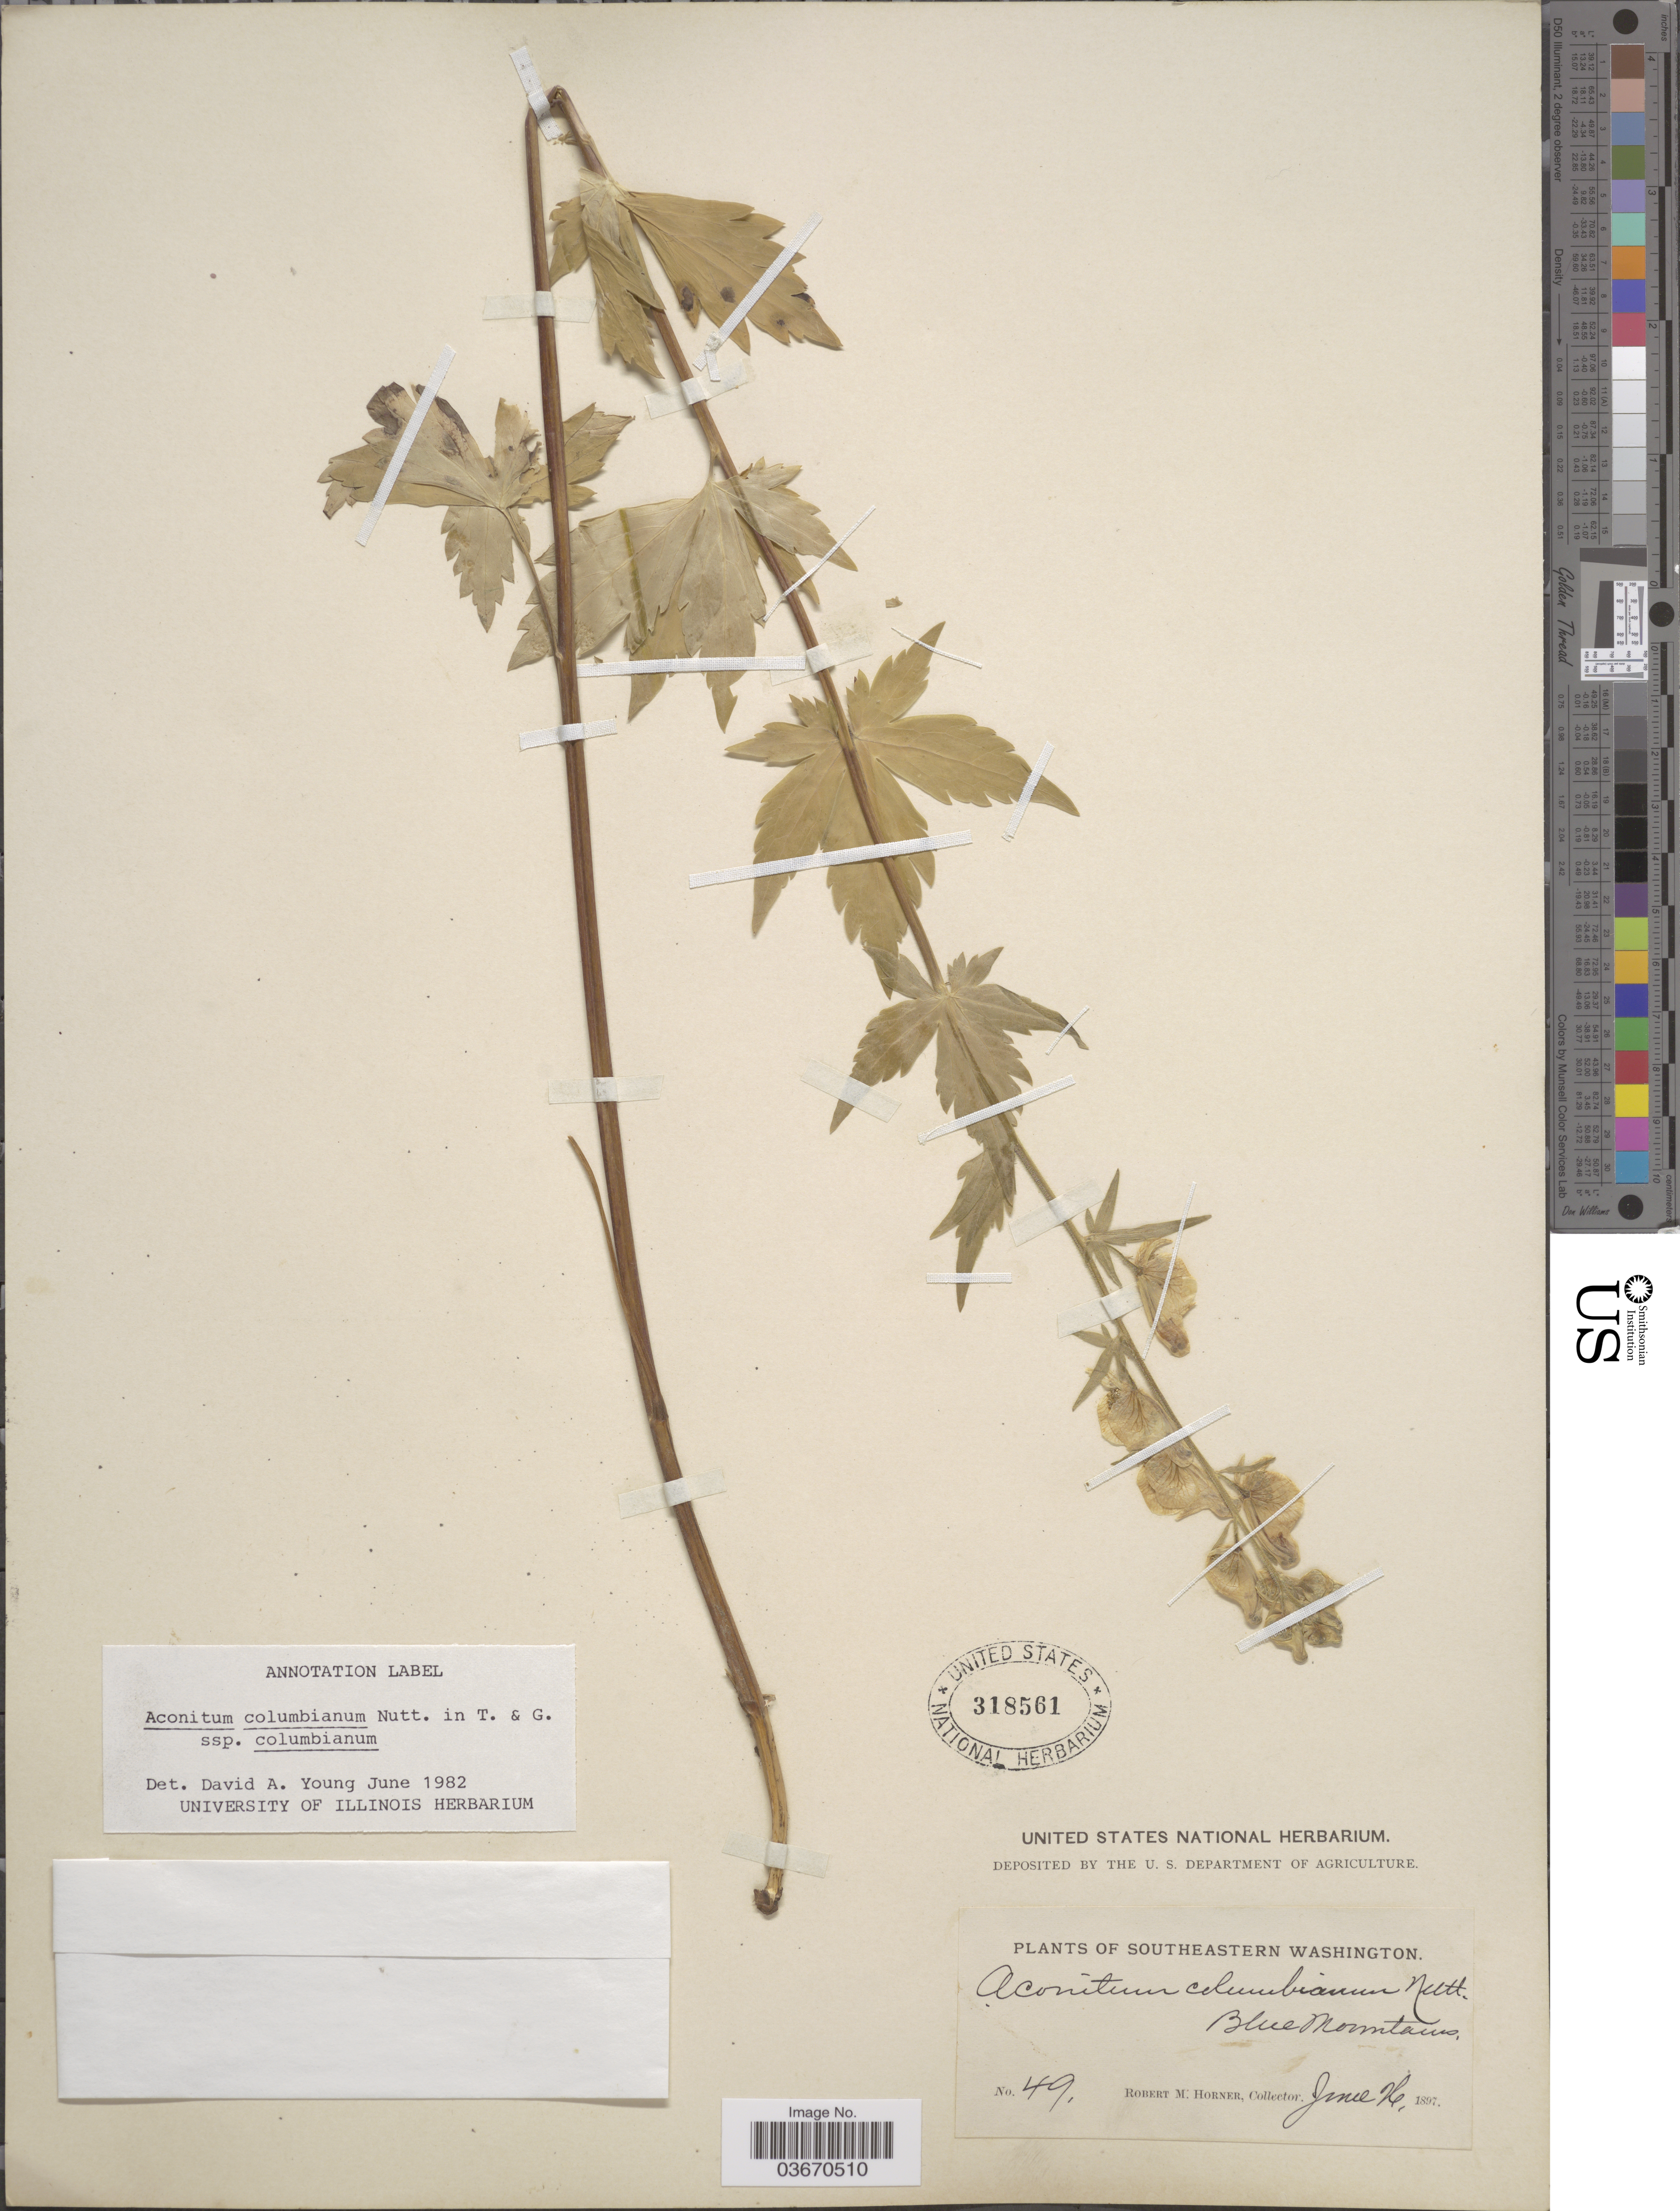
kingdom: Plantae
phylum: Tracheophyta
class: Magnoliopsida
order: Ranunculales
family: Ranunculaceae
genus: Aconitum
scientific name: Aconitum columbianum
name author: Nutt.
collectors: R. Horner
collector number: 49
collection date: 1897-06-26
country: United States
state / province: Washington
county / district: Clallam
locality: Southeastern Washington. Blue Mountains.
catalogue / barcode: US 318561